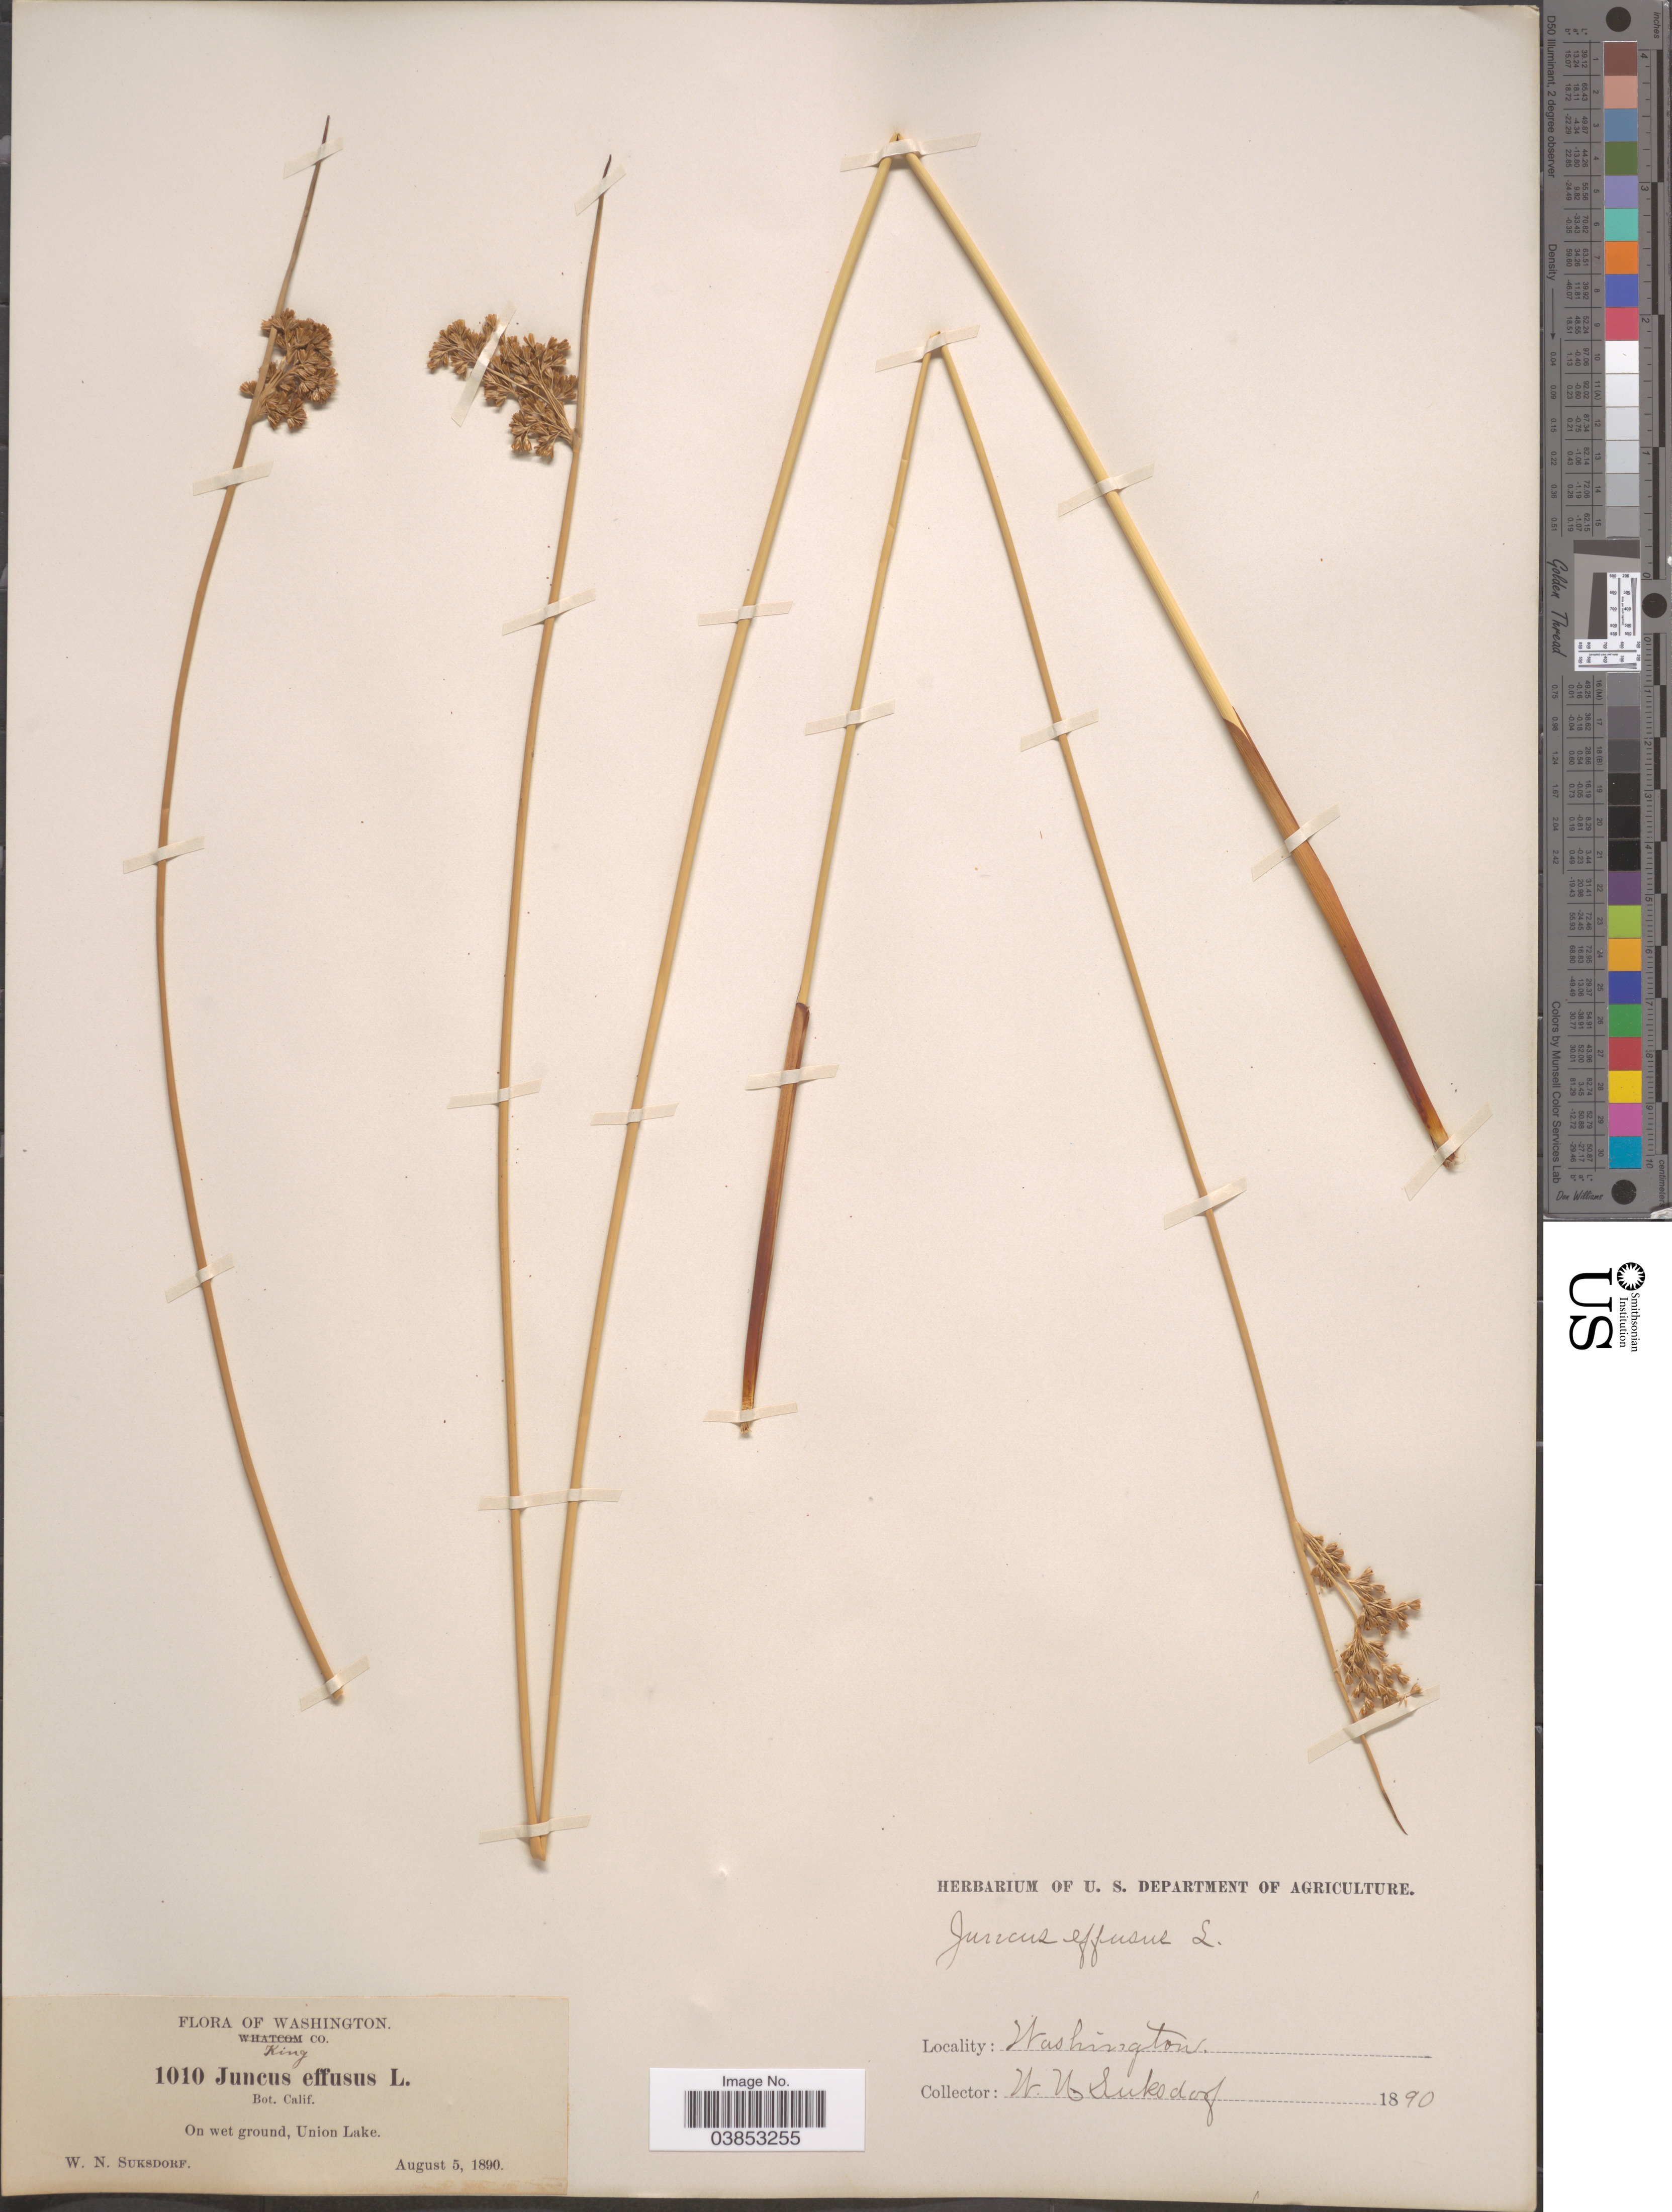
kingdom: Plantae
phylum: Tracheophyta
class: Liliopsida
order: Poales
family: Juncaceae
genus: Juncus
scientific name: Juncus effusus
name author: L.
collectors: W. N. Suksdorf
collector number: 1010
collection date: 1890-08-05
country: United States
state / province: Washington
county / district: King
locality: King Co. Union Lake.